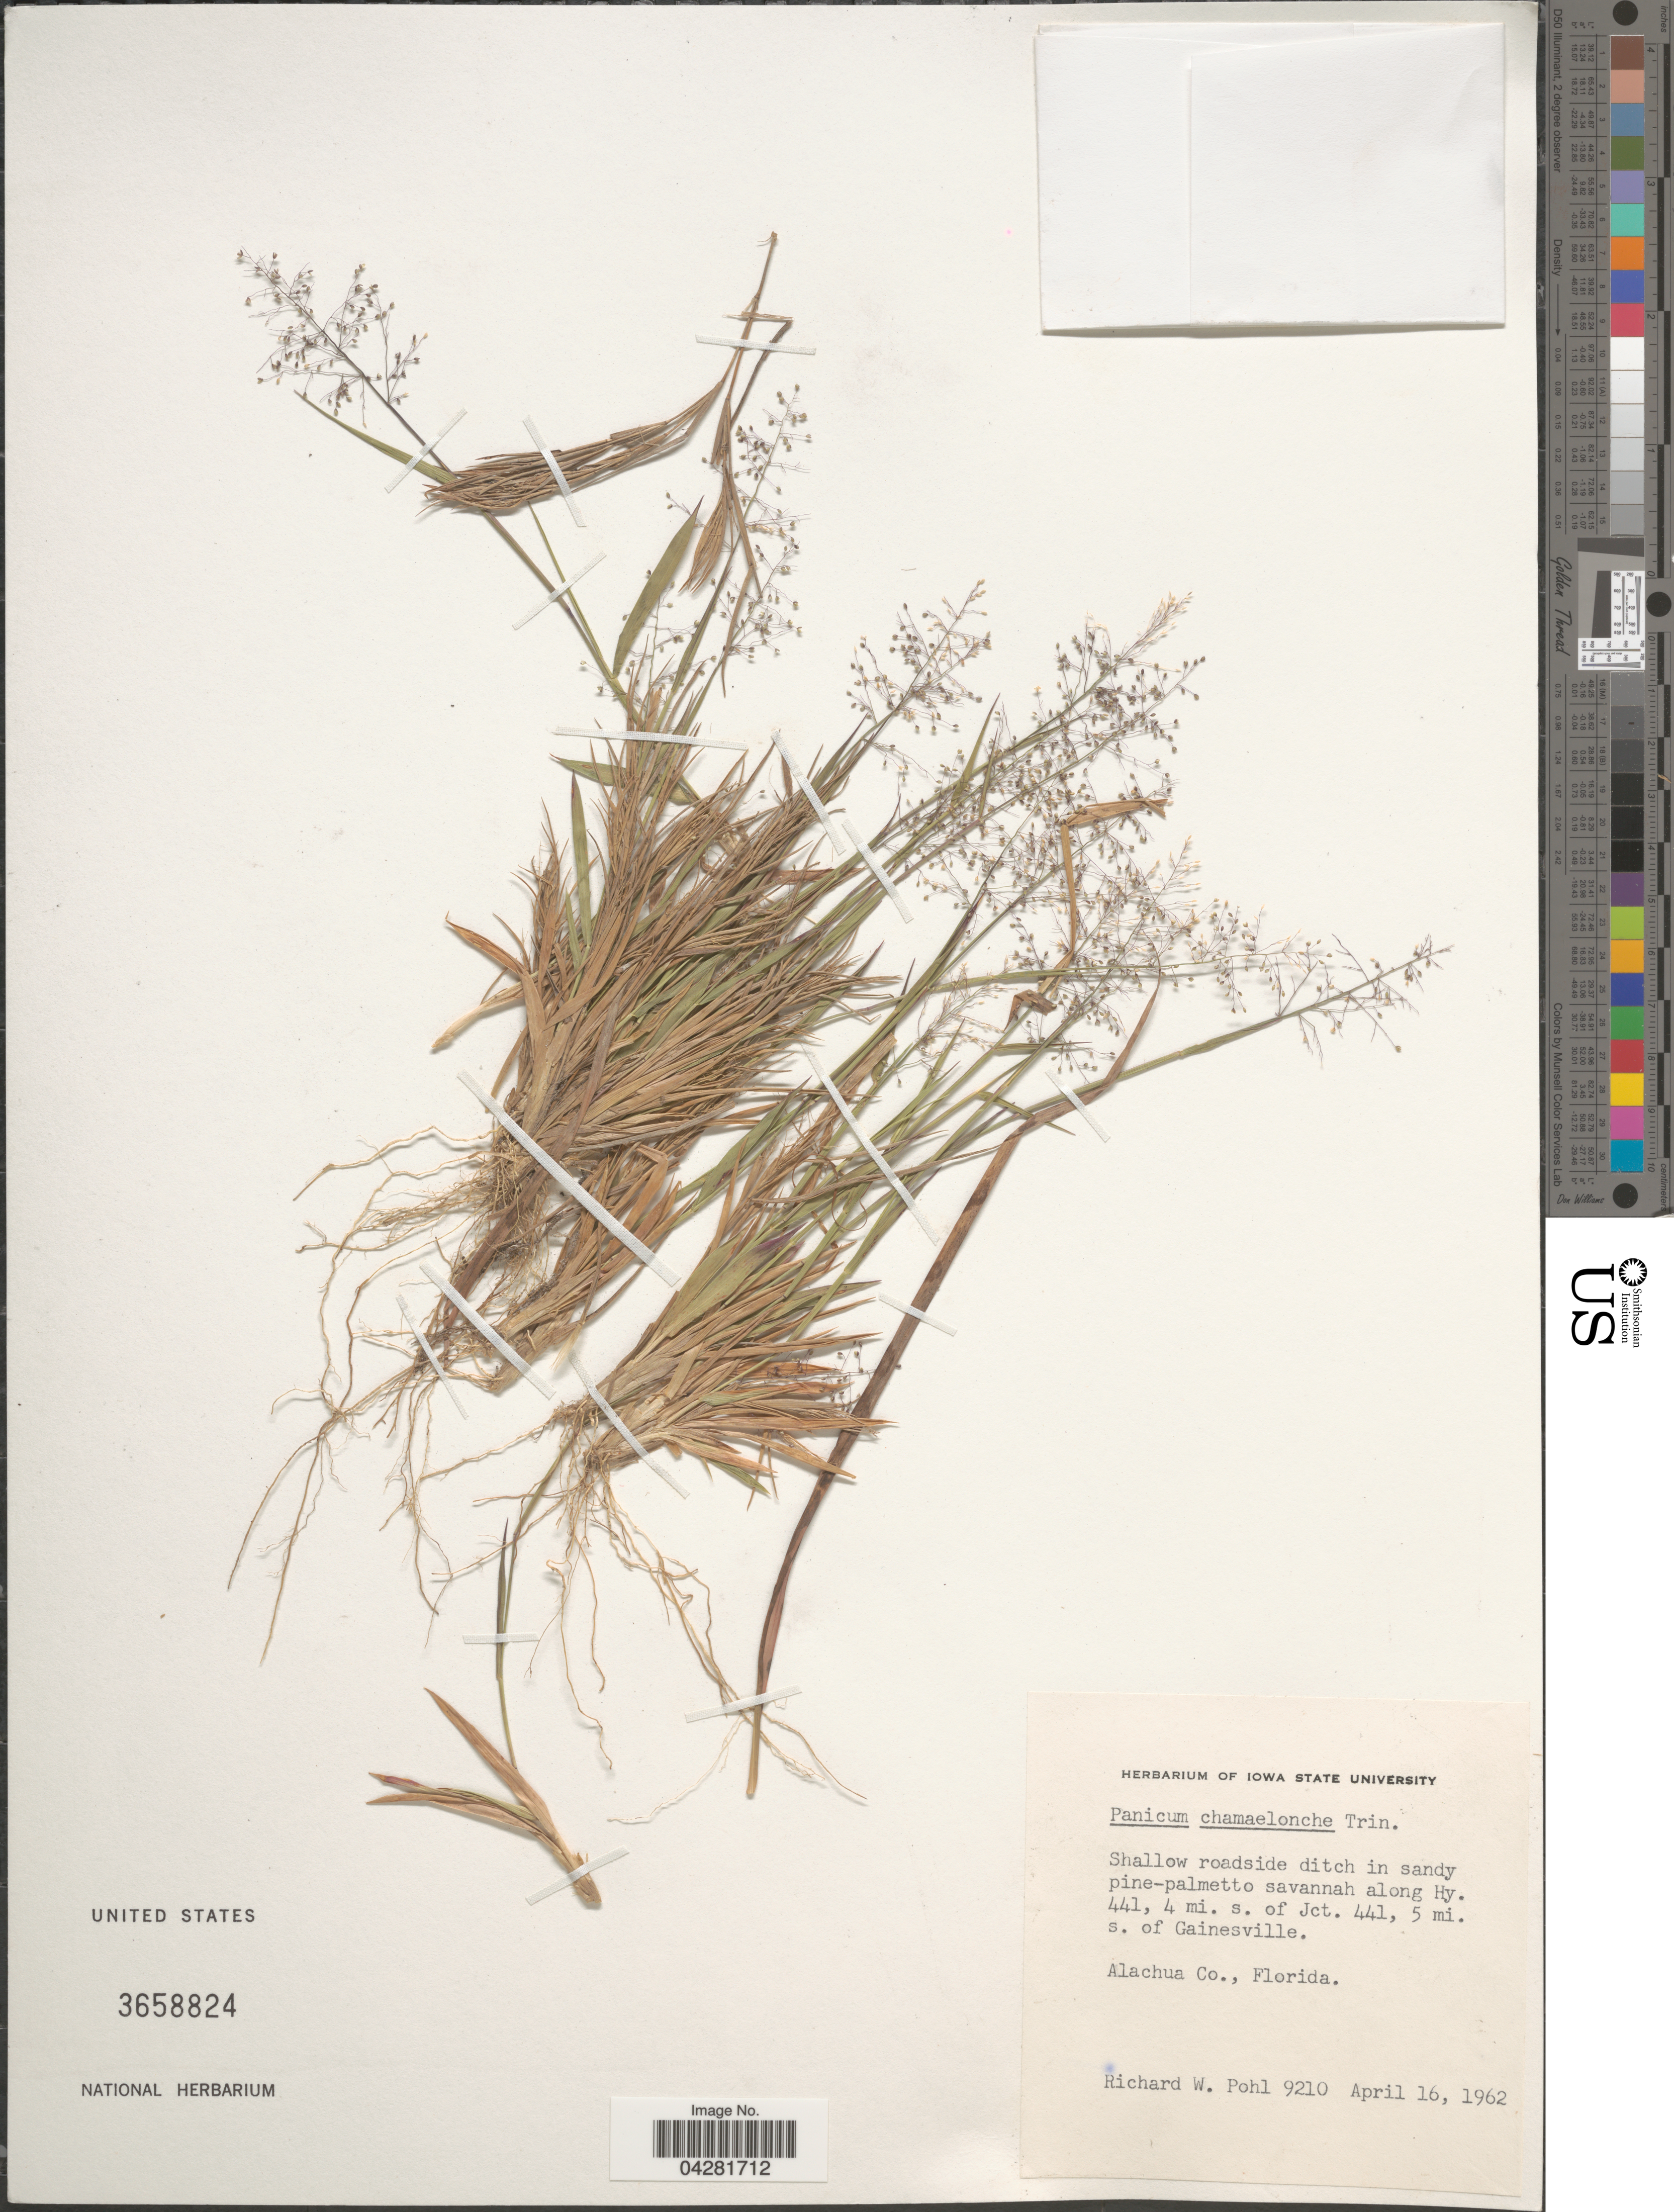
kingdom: Plantae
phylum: Tracheophyta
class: Liliopsida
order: Poales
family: Poaceae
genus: Dichanthelium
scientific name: Dichanthelium ensifolium var. ensifolium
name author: (Baldwin ex Elliot) Gould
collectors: R. W. Pohl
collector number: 9210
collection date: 1962-04-16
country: United States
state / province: Florida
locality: Shallow roadside ditch in sandy pine-palmetto savannah along Hy. 441, 4 mi. s. of Jct. 441, 4 mi. s. of Gainesville. Alachua Co.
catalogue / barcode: US 3658824